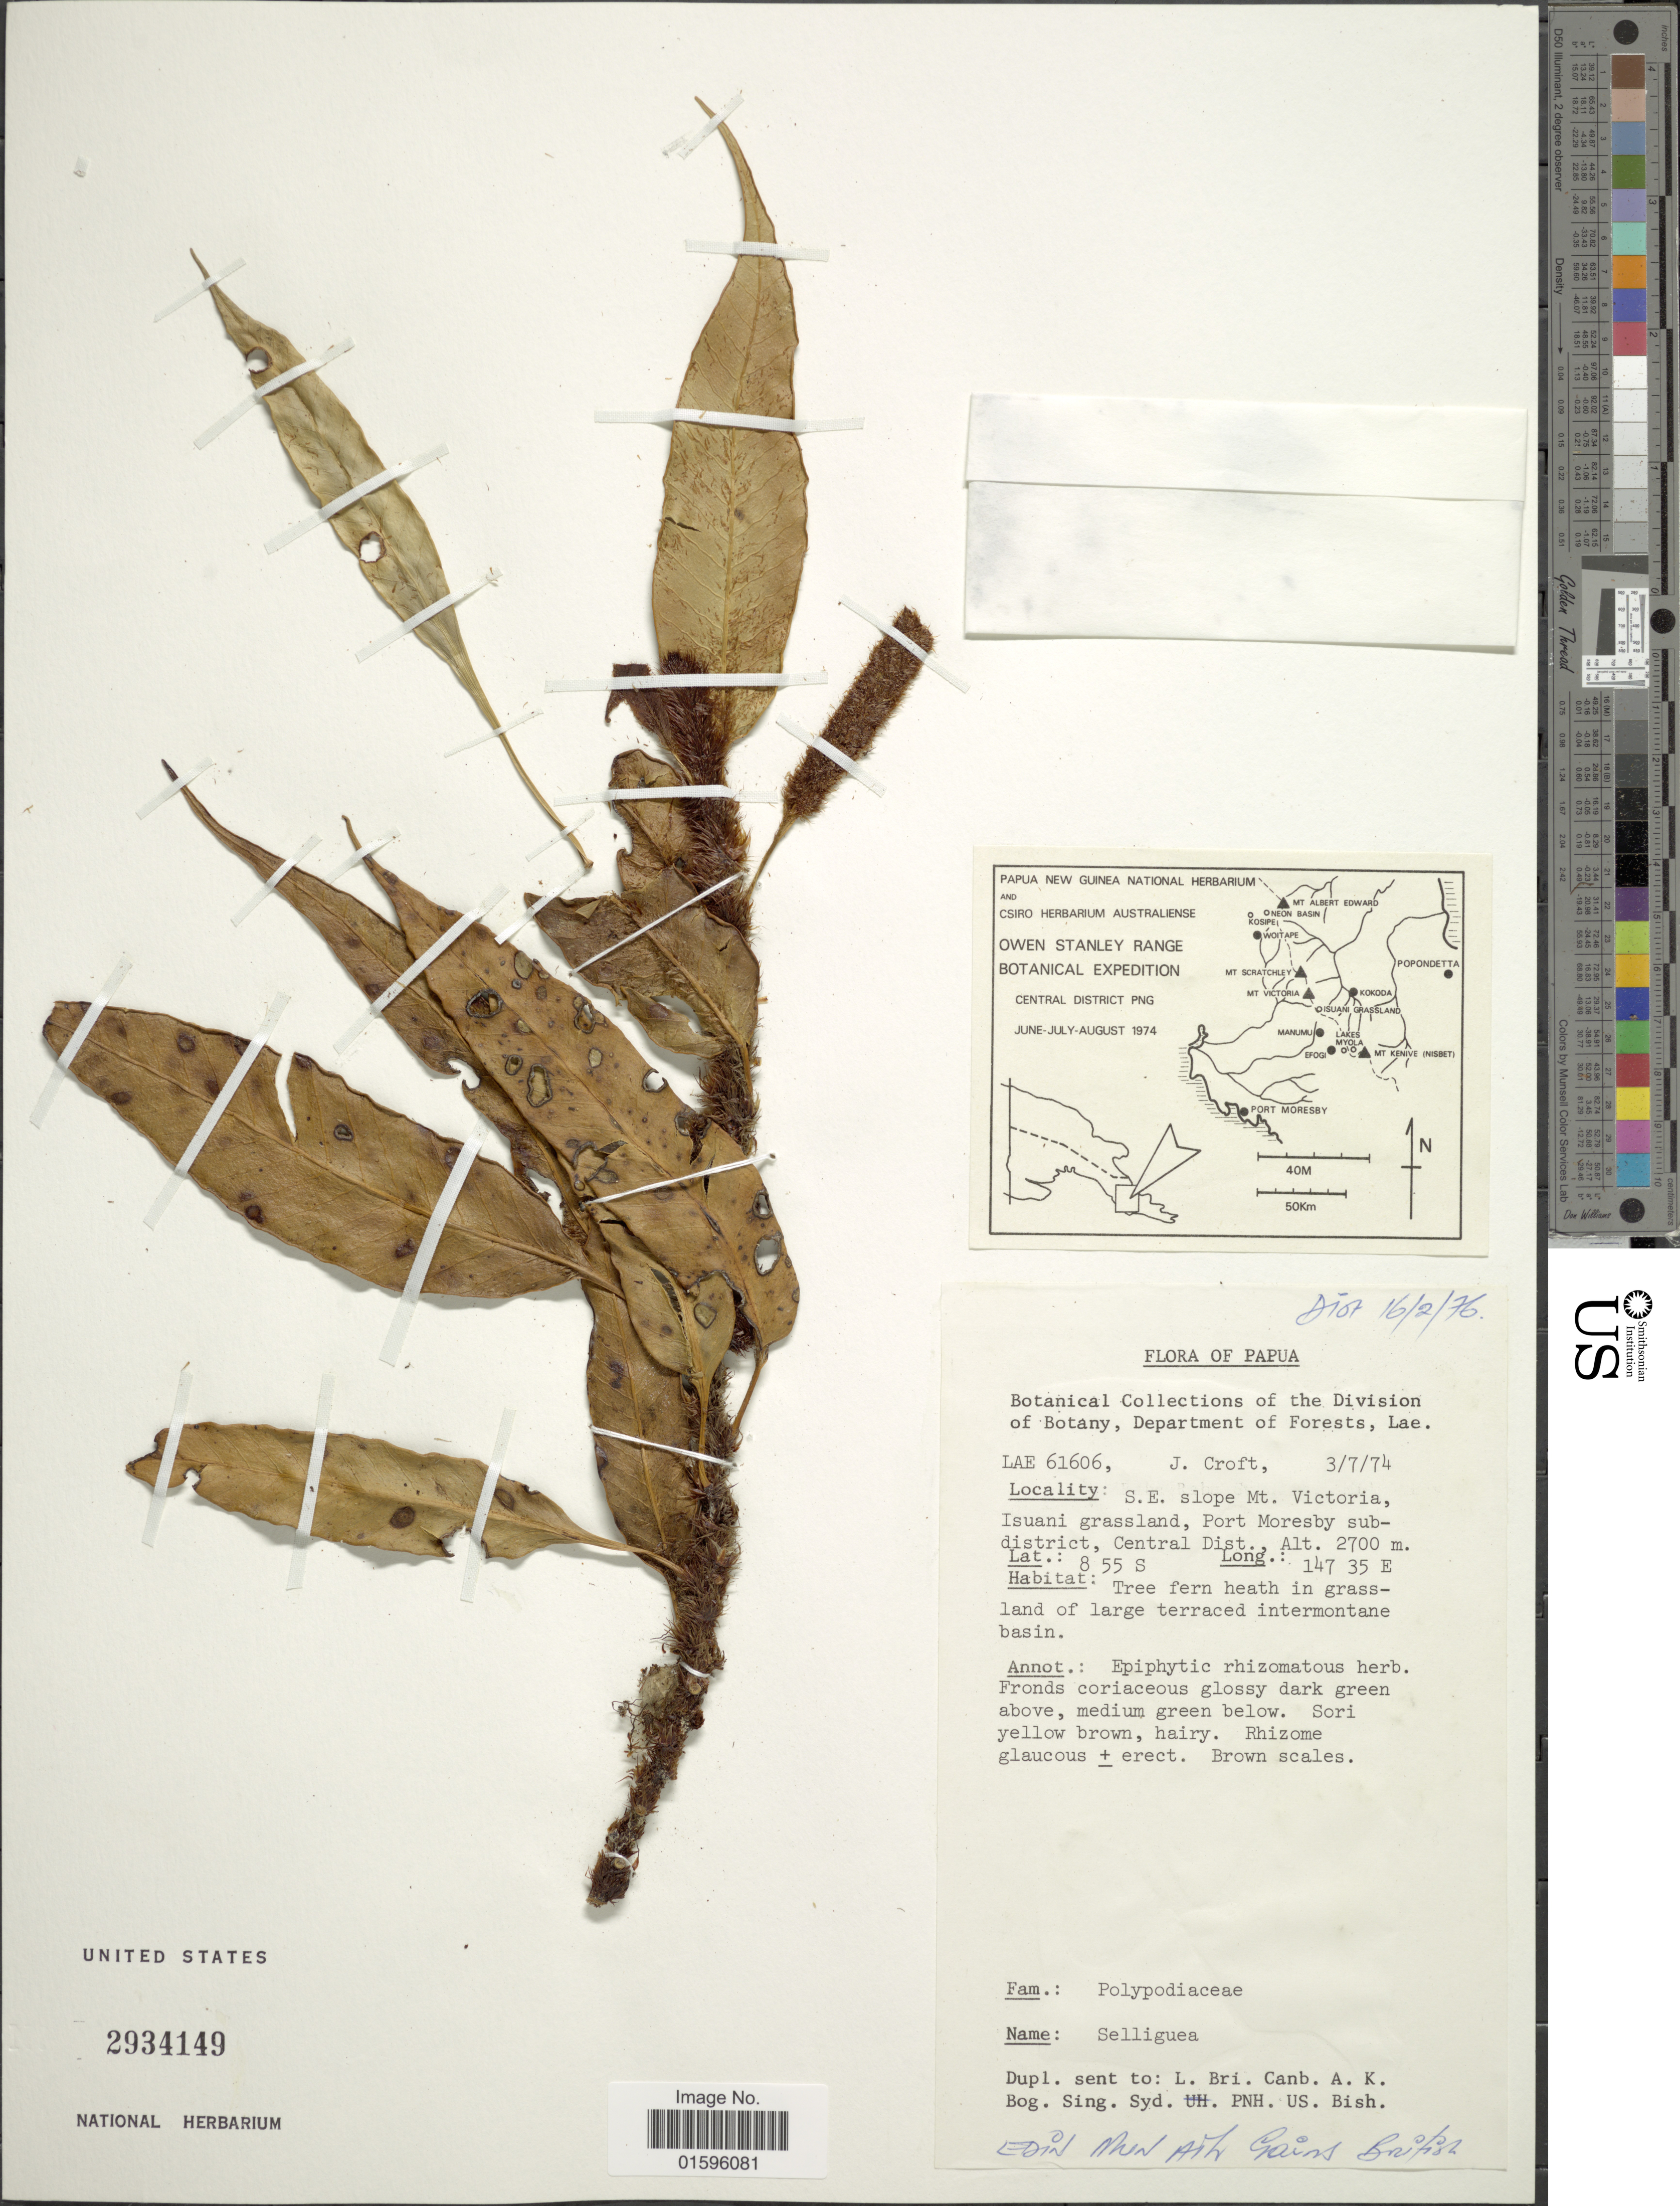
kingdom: Plantae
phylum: Tracheophyta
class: Polypodiopsida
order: Polypodiales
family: Polypodiaceae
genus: Polypodium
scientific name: Polypodium sp.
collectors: J. Croft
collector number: LAE61606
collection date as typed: Transcribed d/m/y: 3/7/74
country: Papua New Guinea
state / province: Central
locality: Papua, S.E. slopes Mt. Victoria, Isuani grassland, port Moresby subdistrict, Cemtral Dist.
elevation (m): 2700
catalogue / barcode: US 2934149